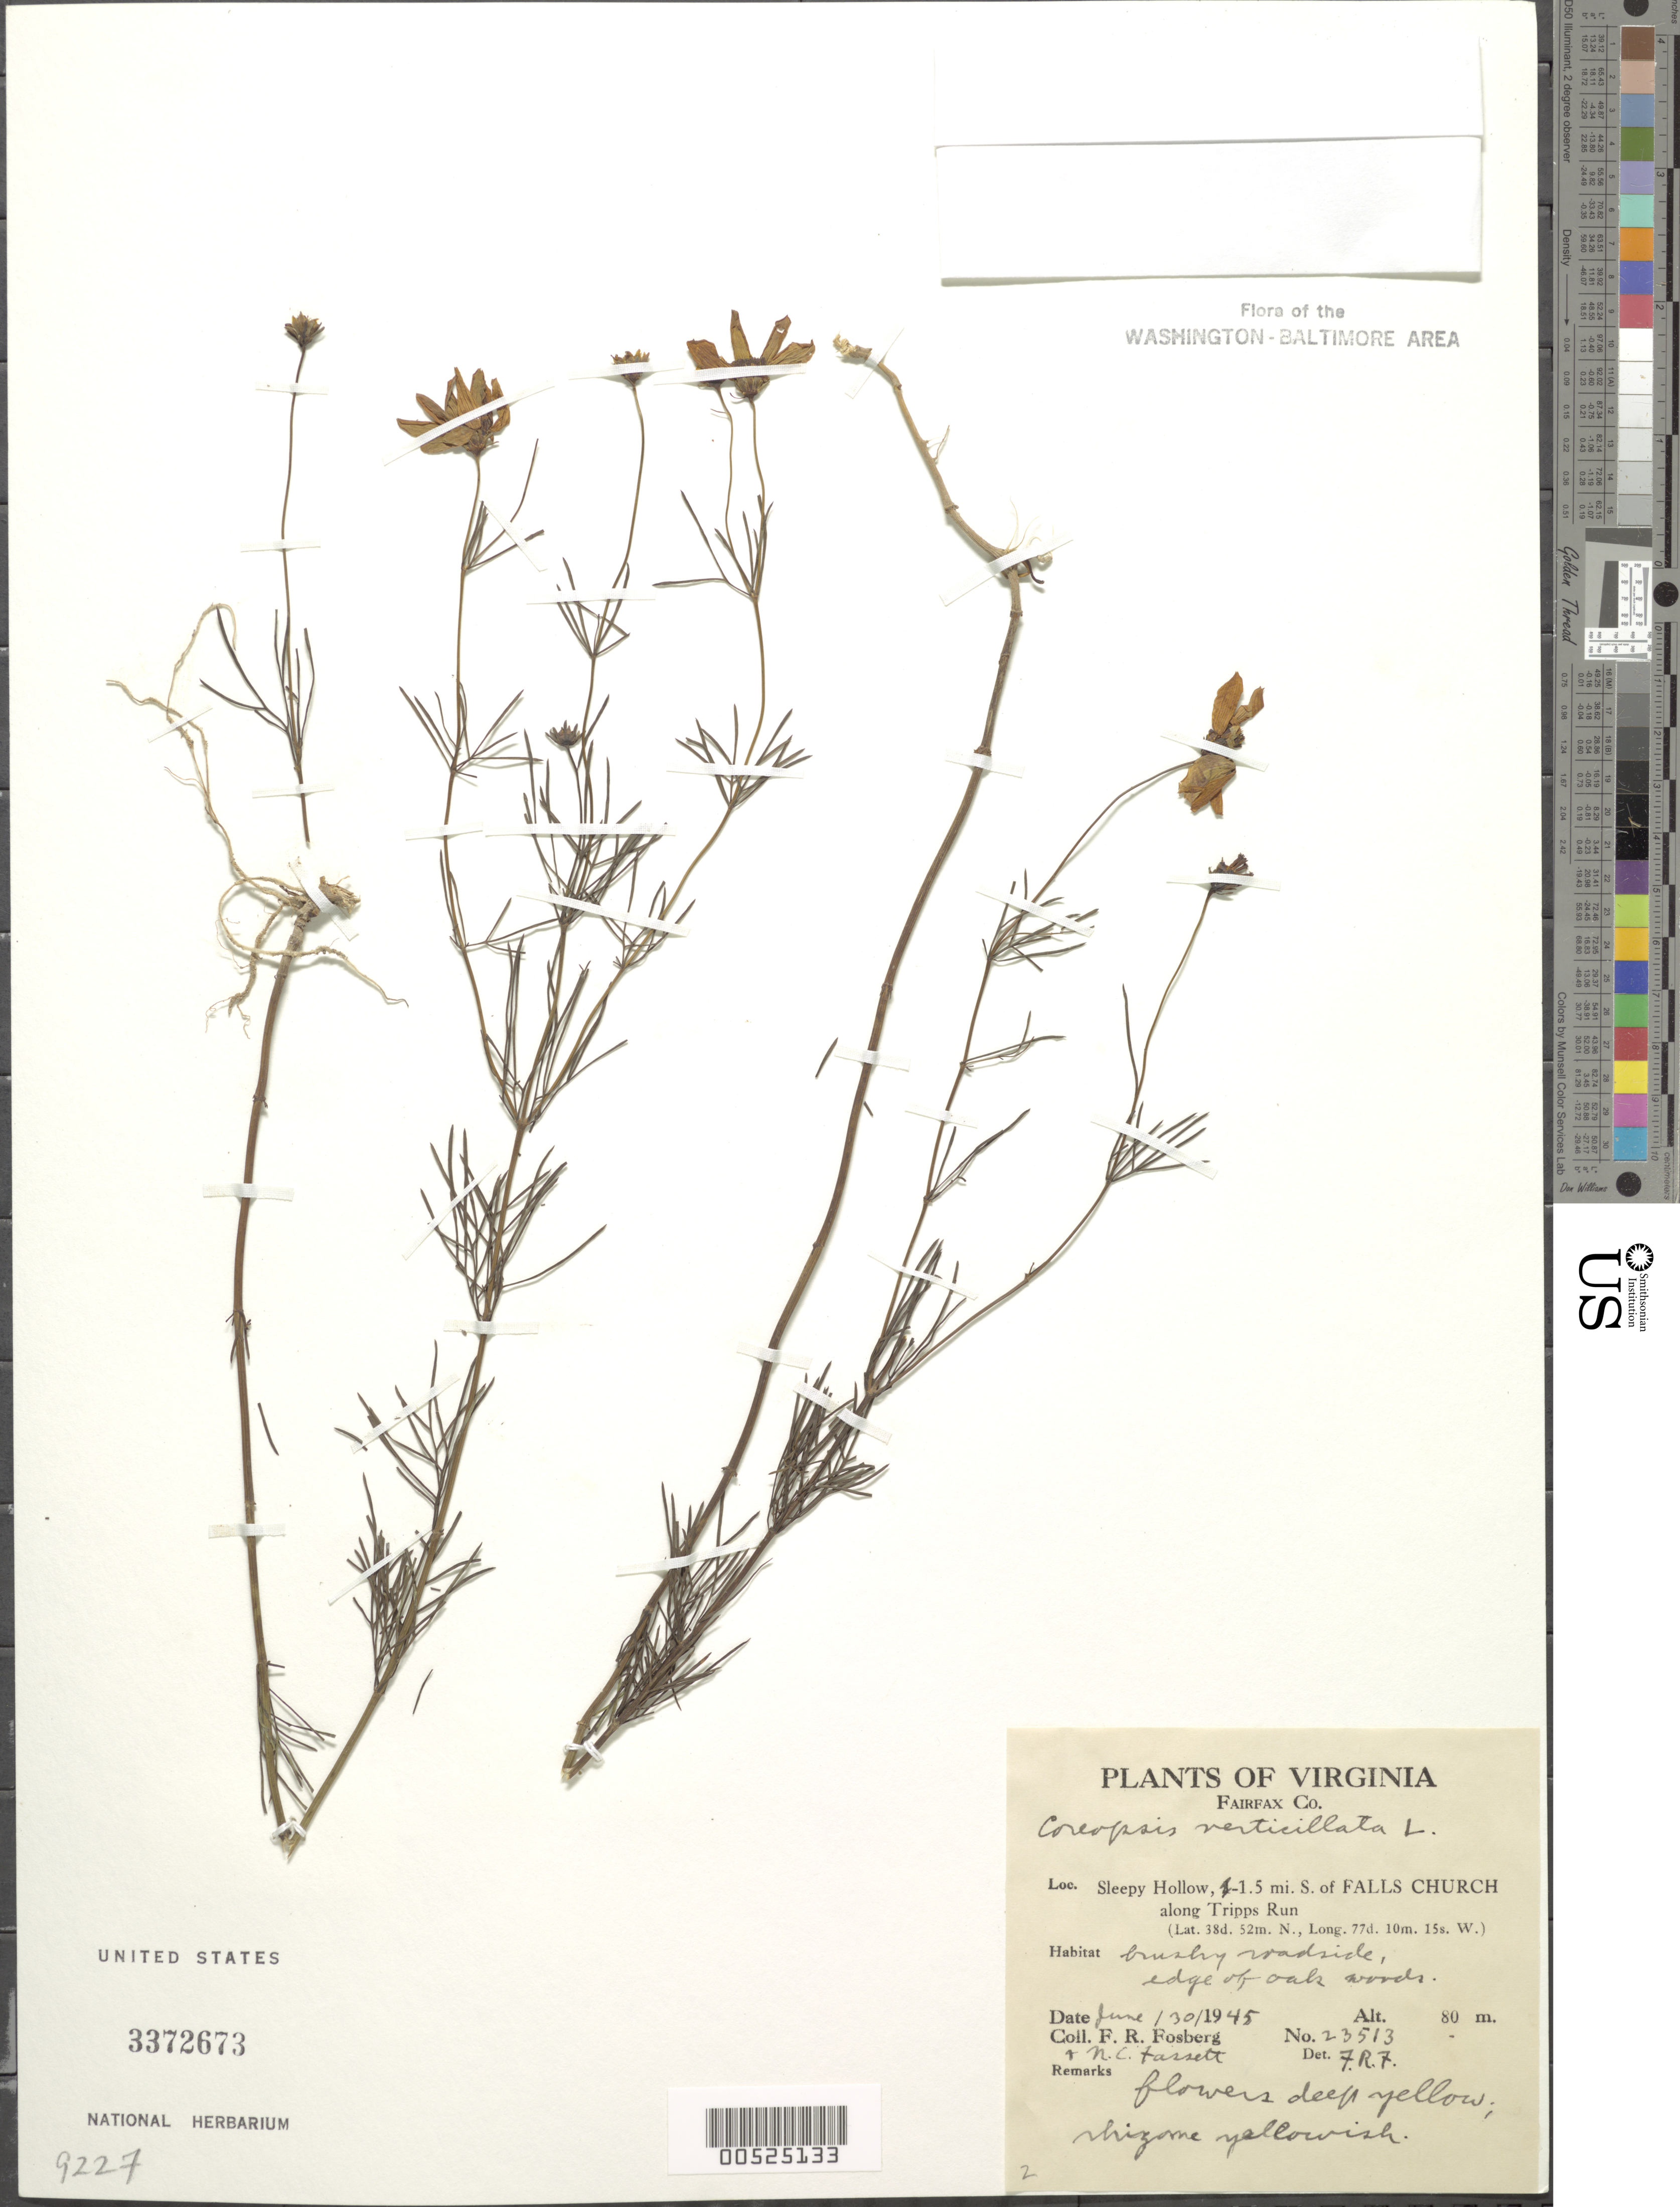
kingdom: Plantae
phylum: Tracheophyta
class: Magnoliopsida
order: Asterales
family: Asteraceae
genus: Coreopsis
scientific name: Coreopsis verticillata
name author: L.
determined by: Fosberg, F. R.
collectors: F. R. Fosberg & N. C. Fassett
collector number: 23513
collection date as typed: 30 Jun 1945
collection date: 1945-06-30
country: United States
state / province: Virginia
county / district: Fairfax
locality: Sleepy Hollow, 1.5 mi. S of Falls Church along Tripps Run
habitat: Brushy roadside, edge of oak woods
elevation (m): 80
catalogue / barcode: US 3372673